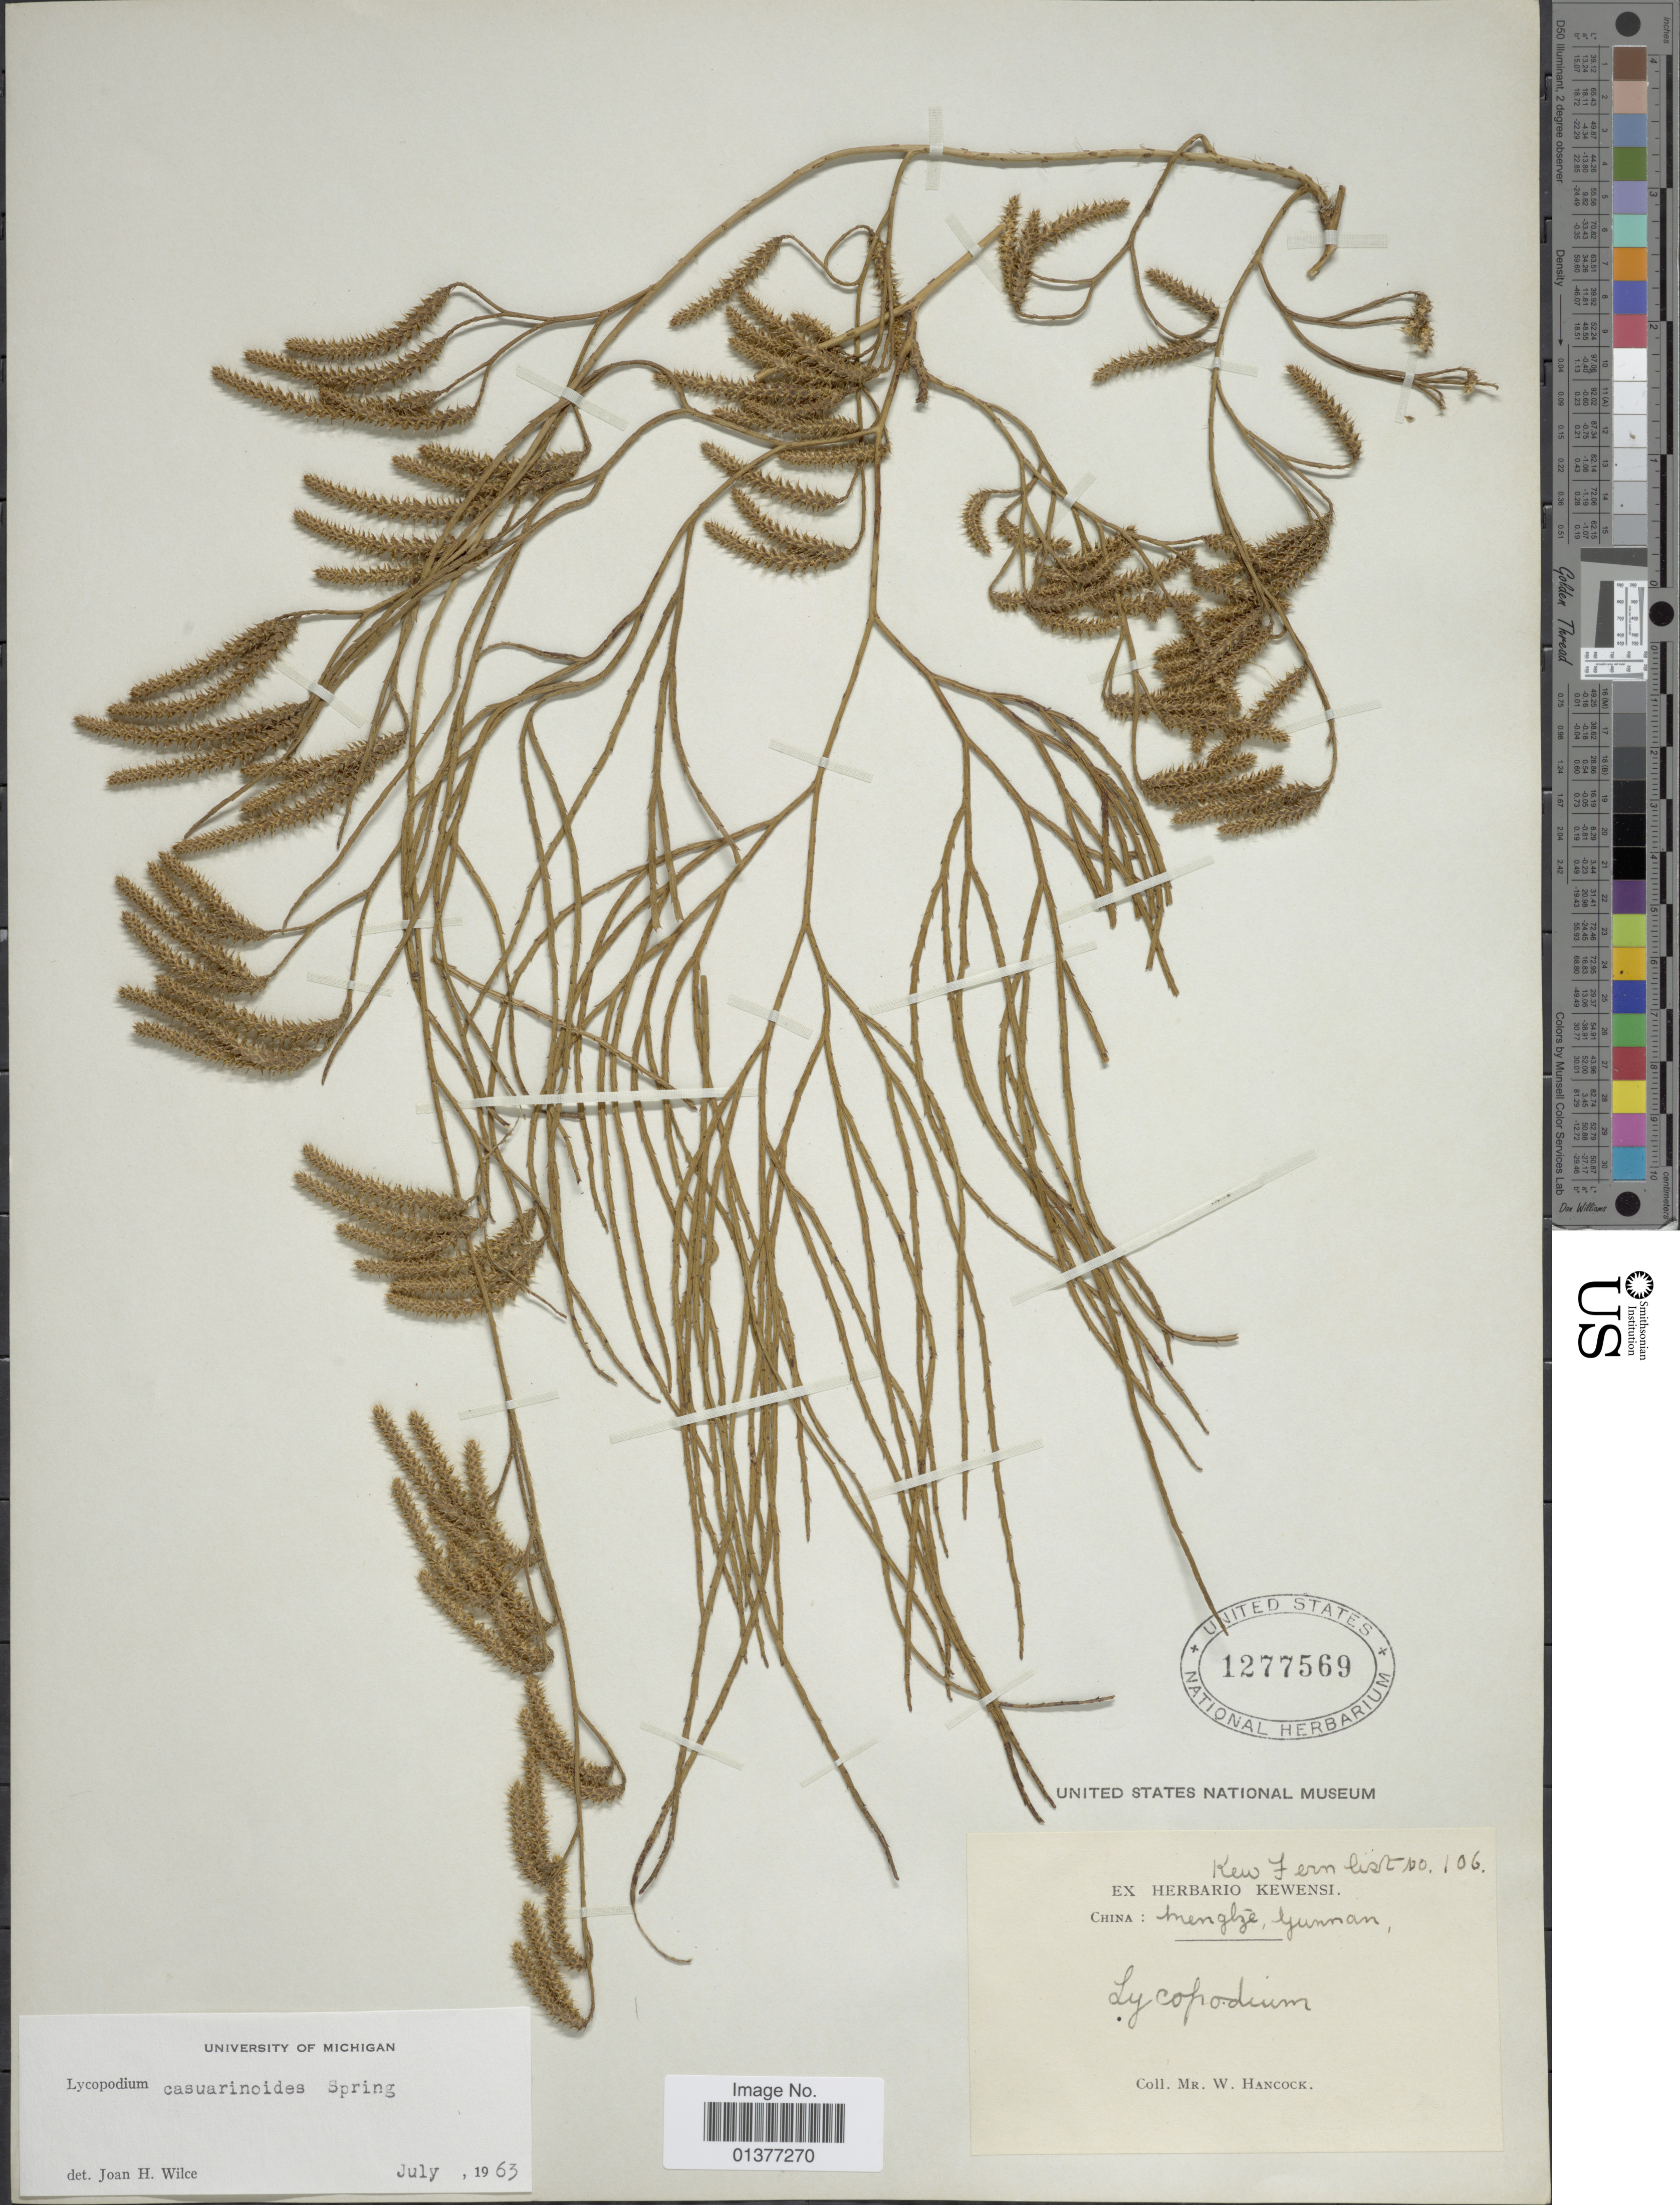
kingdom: Plantae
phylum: Tracheophyta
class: Lycopodiopsida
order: Lycopodiales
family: Lycopodiaceae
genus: Lycopodiastrum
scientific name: Lycopodiastrum casuarinoides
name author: (Spring) Holub ex R.D. Dixit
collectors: W. Hancock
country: China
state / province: Yunnan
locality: Menglze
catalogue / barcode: US 1277569